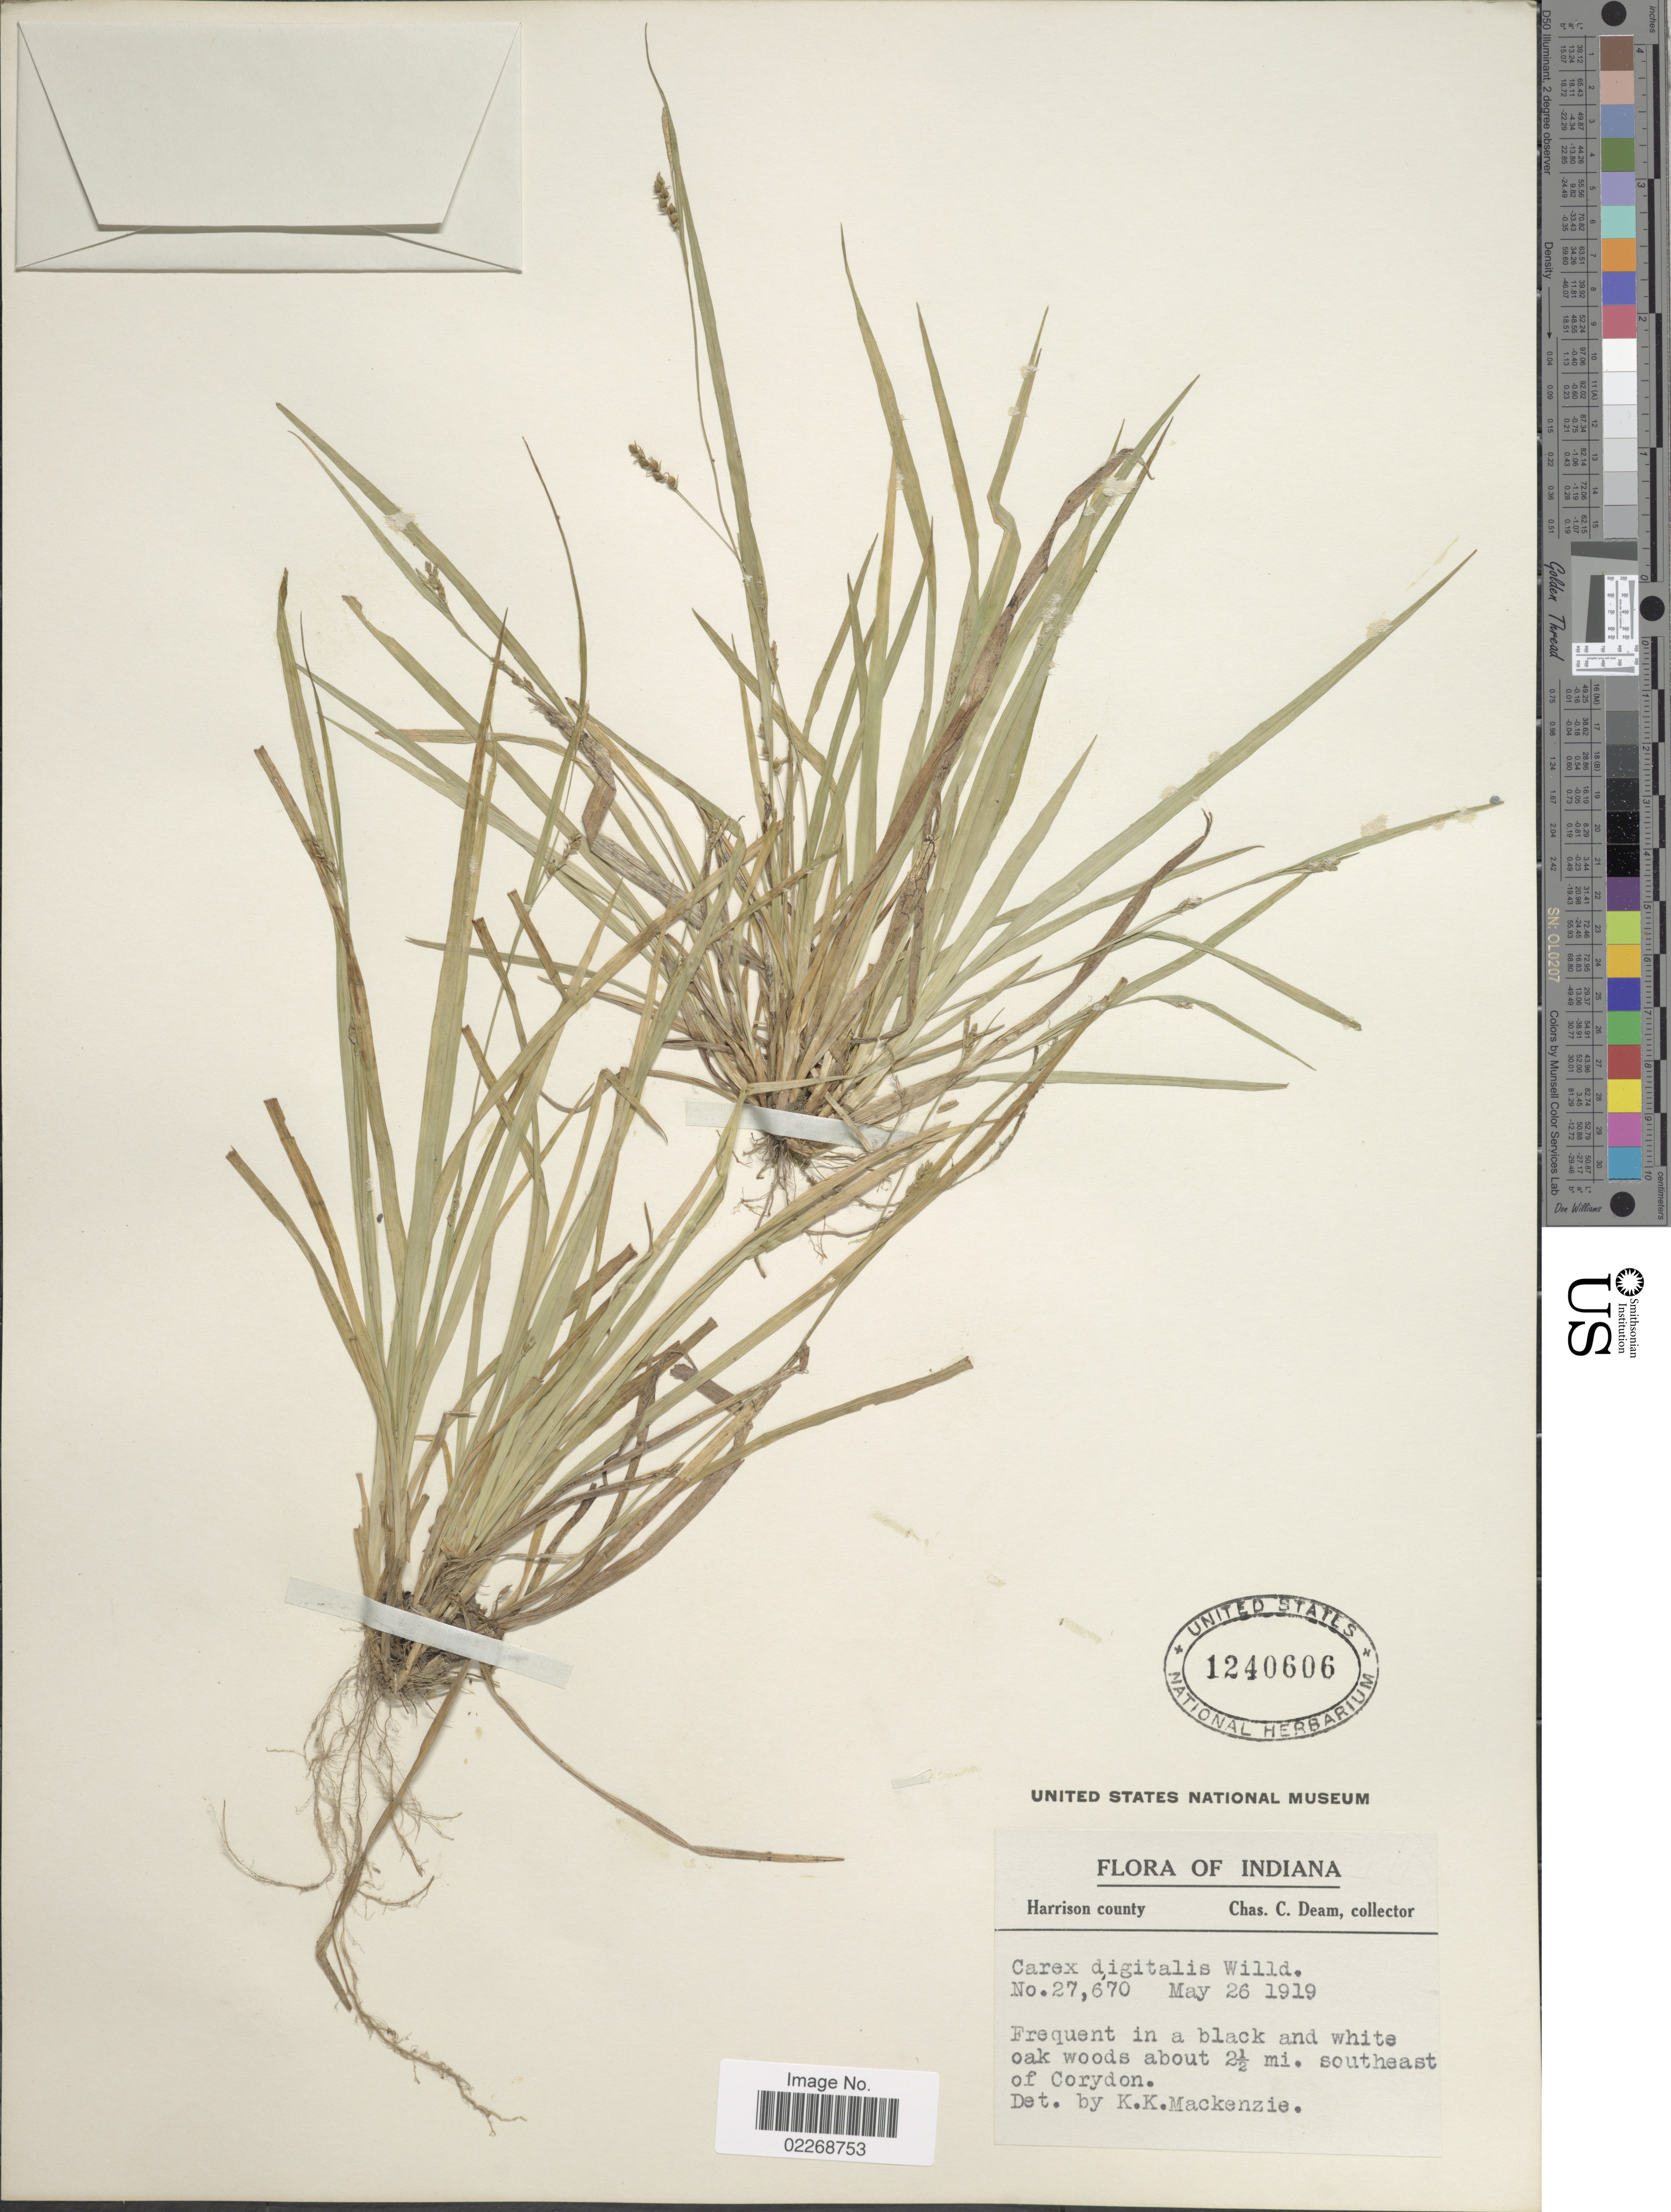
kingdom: Plantae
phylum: Tracheophyta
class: Liliopsida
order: Poales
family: Cyperaceae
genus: Carex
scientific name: Carex digitalis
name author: Willd.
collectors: C. C. Deam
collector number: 27670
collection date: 1919-05-26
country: United States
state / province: Indiana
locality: Harrison county. Frequent in a black and white oak woods about 2½ mi. southeast of Corydon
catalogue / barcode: US 1240606